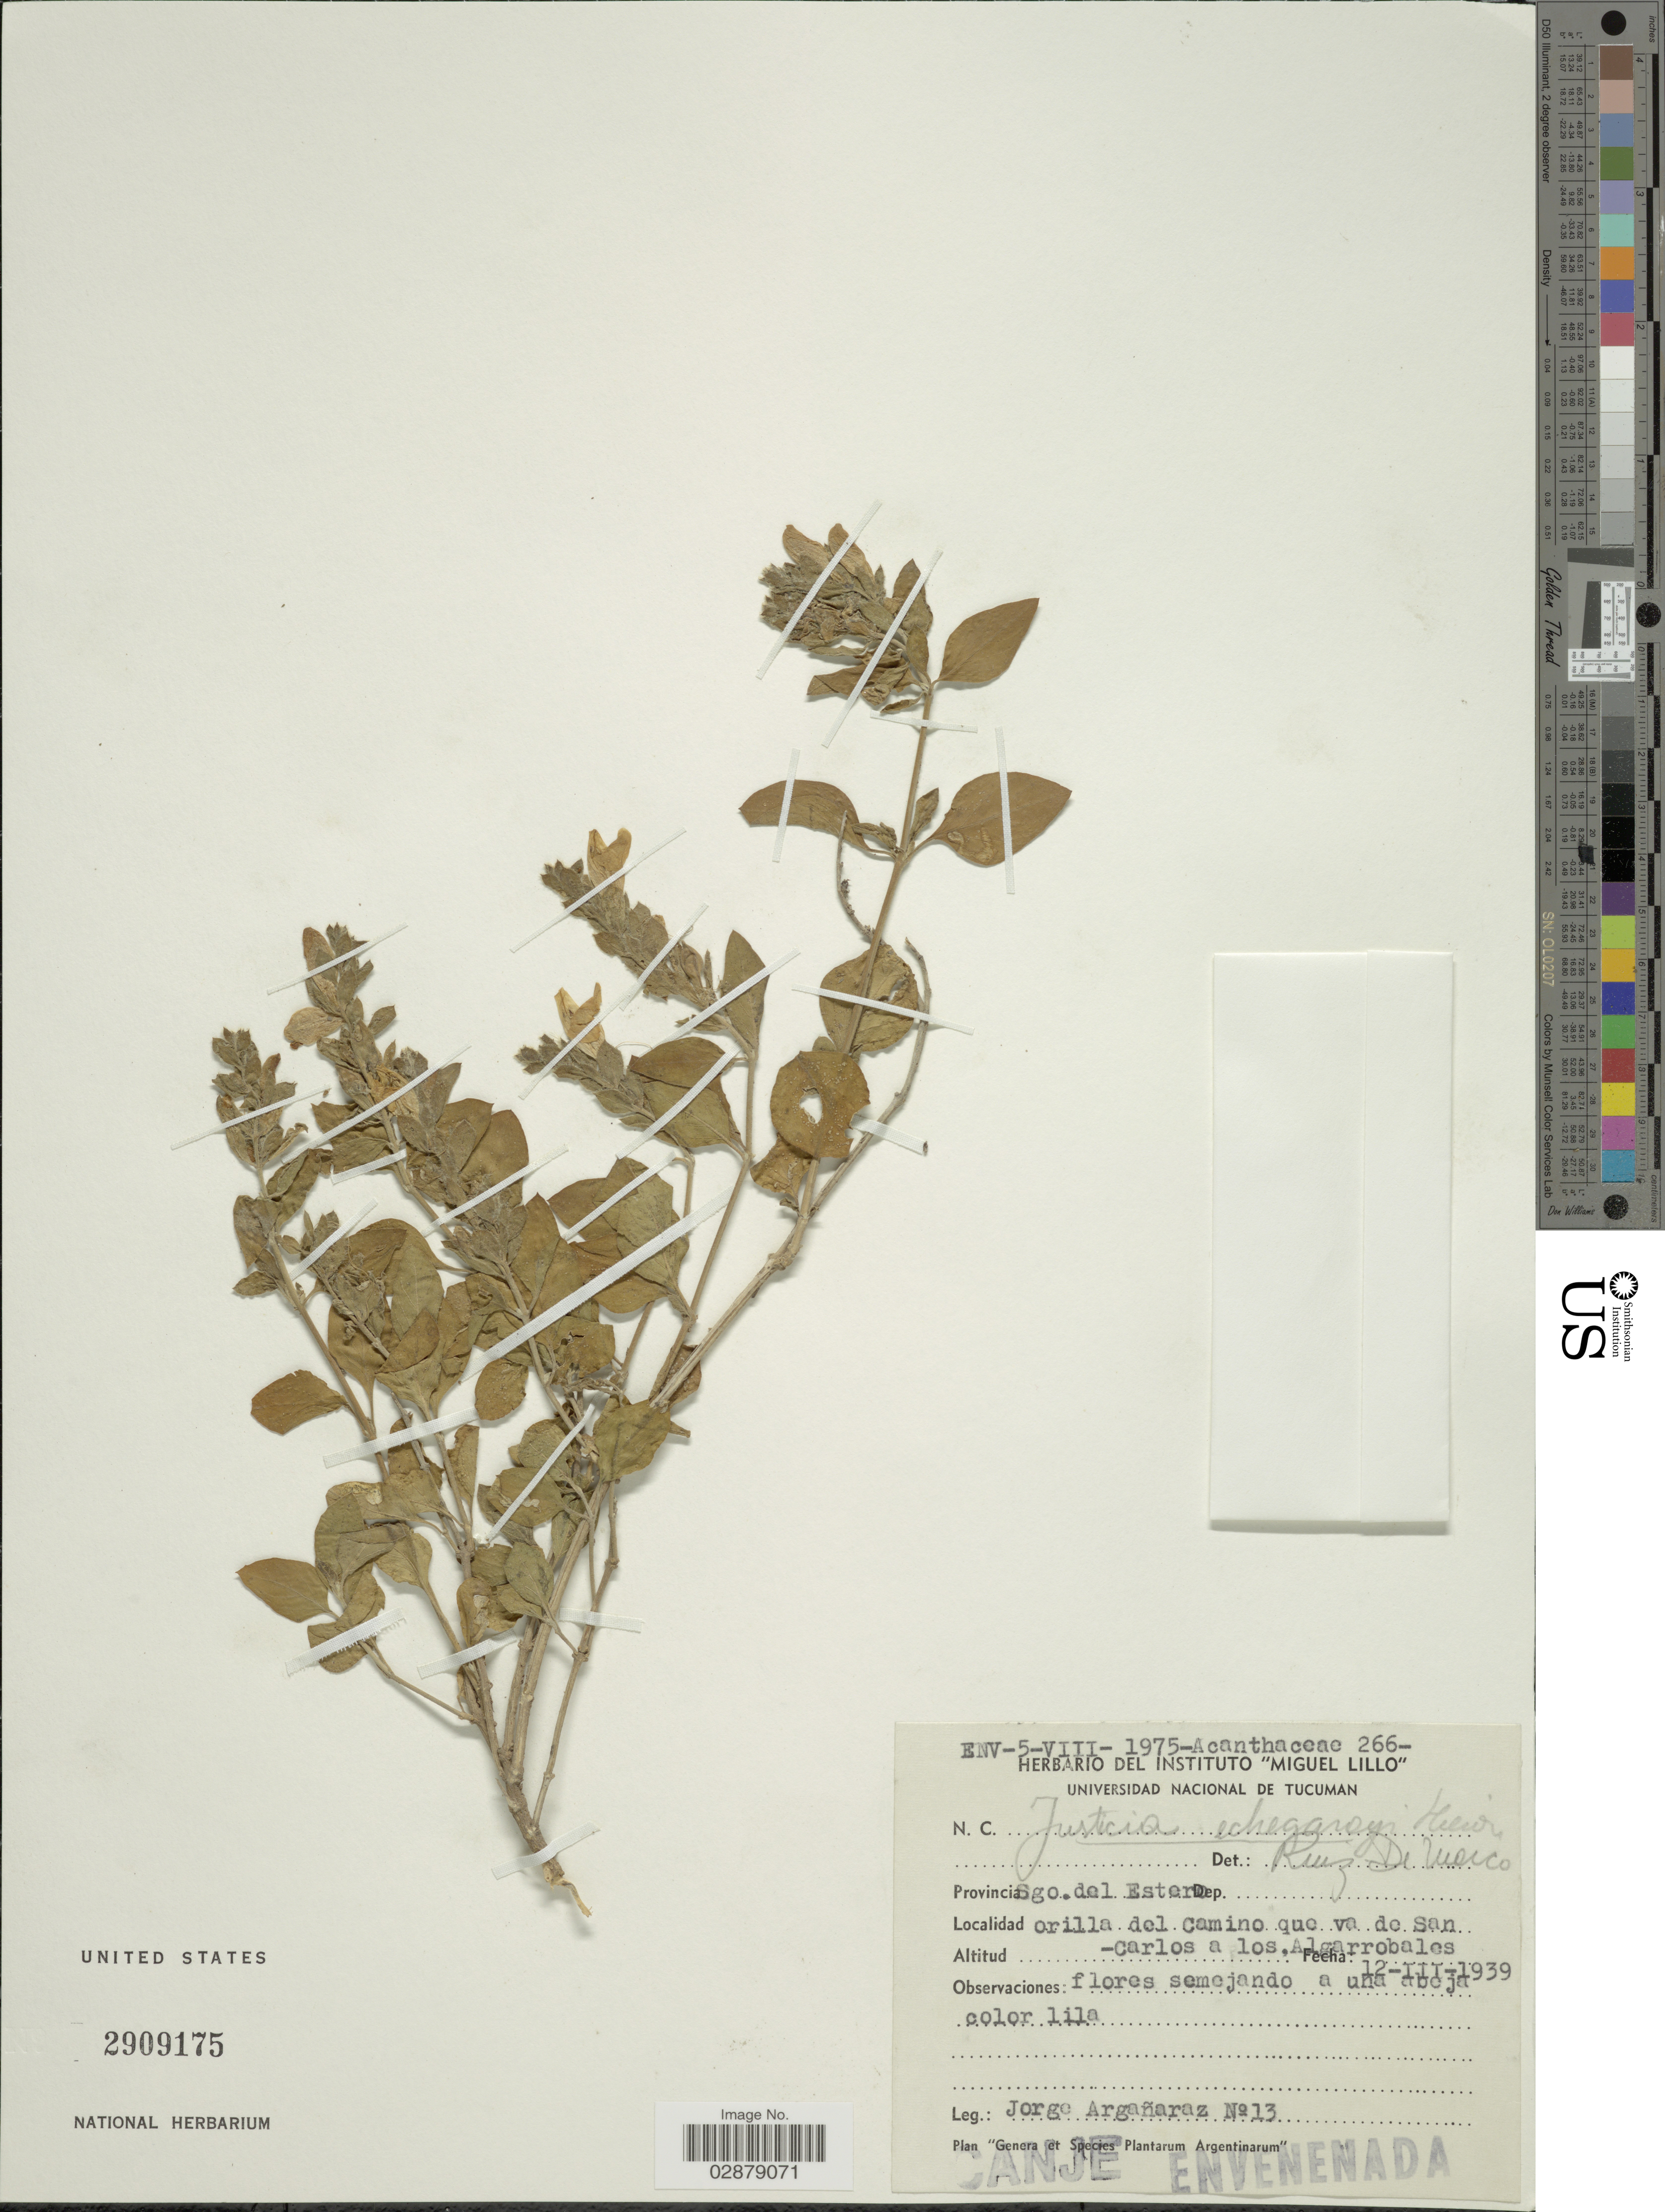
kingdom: Plantae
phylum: Tracheophyta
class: Magnoliopsida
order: Lamiales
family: Acanthaceae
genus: Justicia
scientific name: Justicia gilliesii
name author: (Nees) Benth.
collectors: J. Argañaraz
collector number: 13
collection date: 1939-03-12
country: Argentina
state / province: Santiago del Estero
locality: Provincia Sgo. del Estero. Orilla del Camino que va do San-Carlos a los Algarrobales.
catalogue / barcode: US 2909175